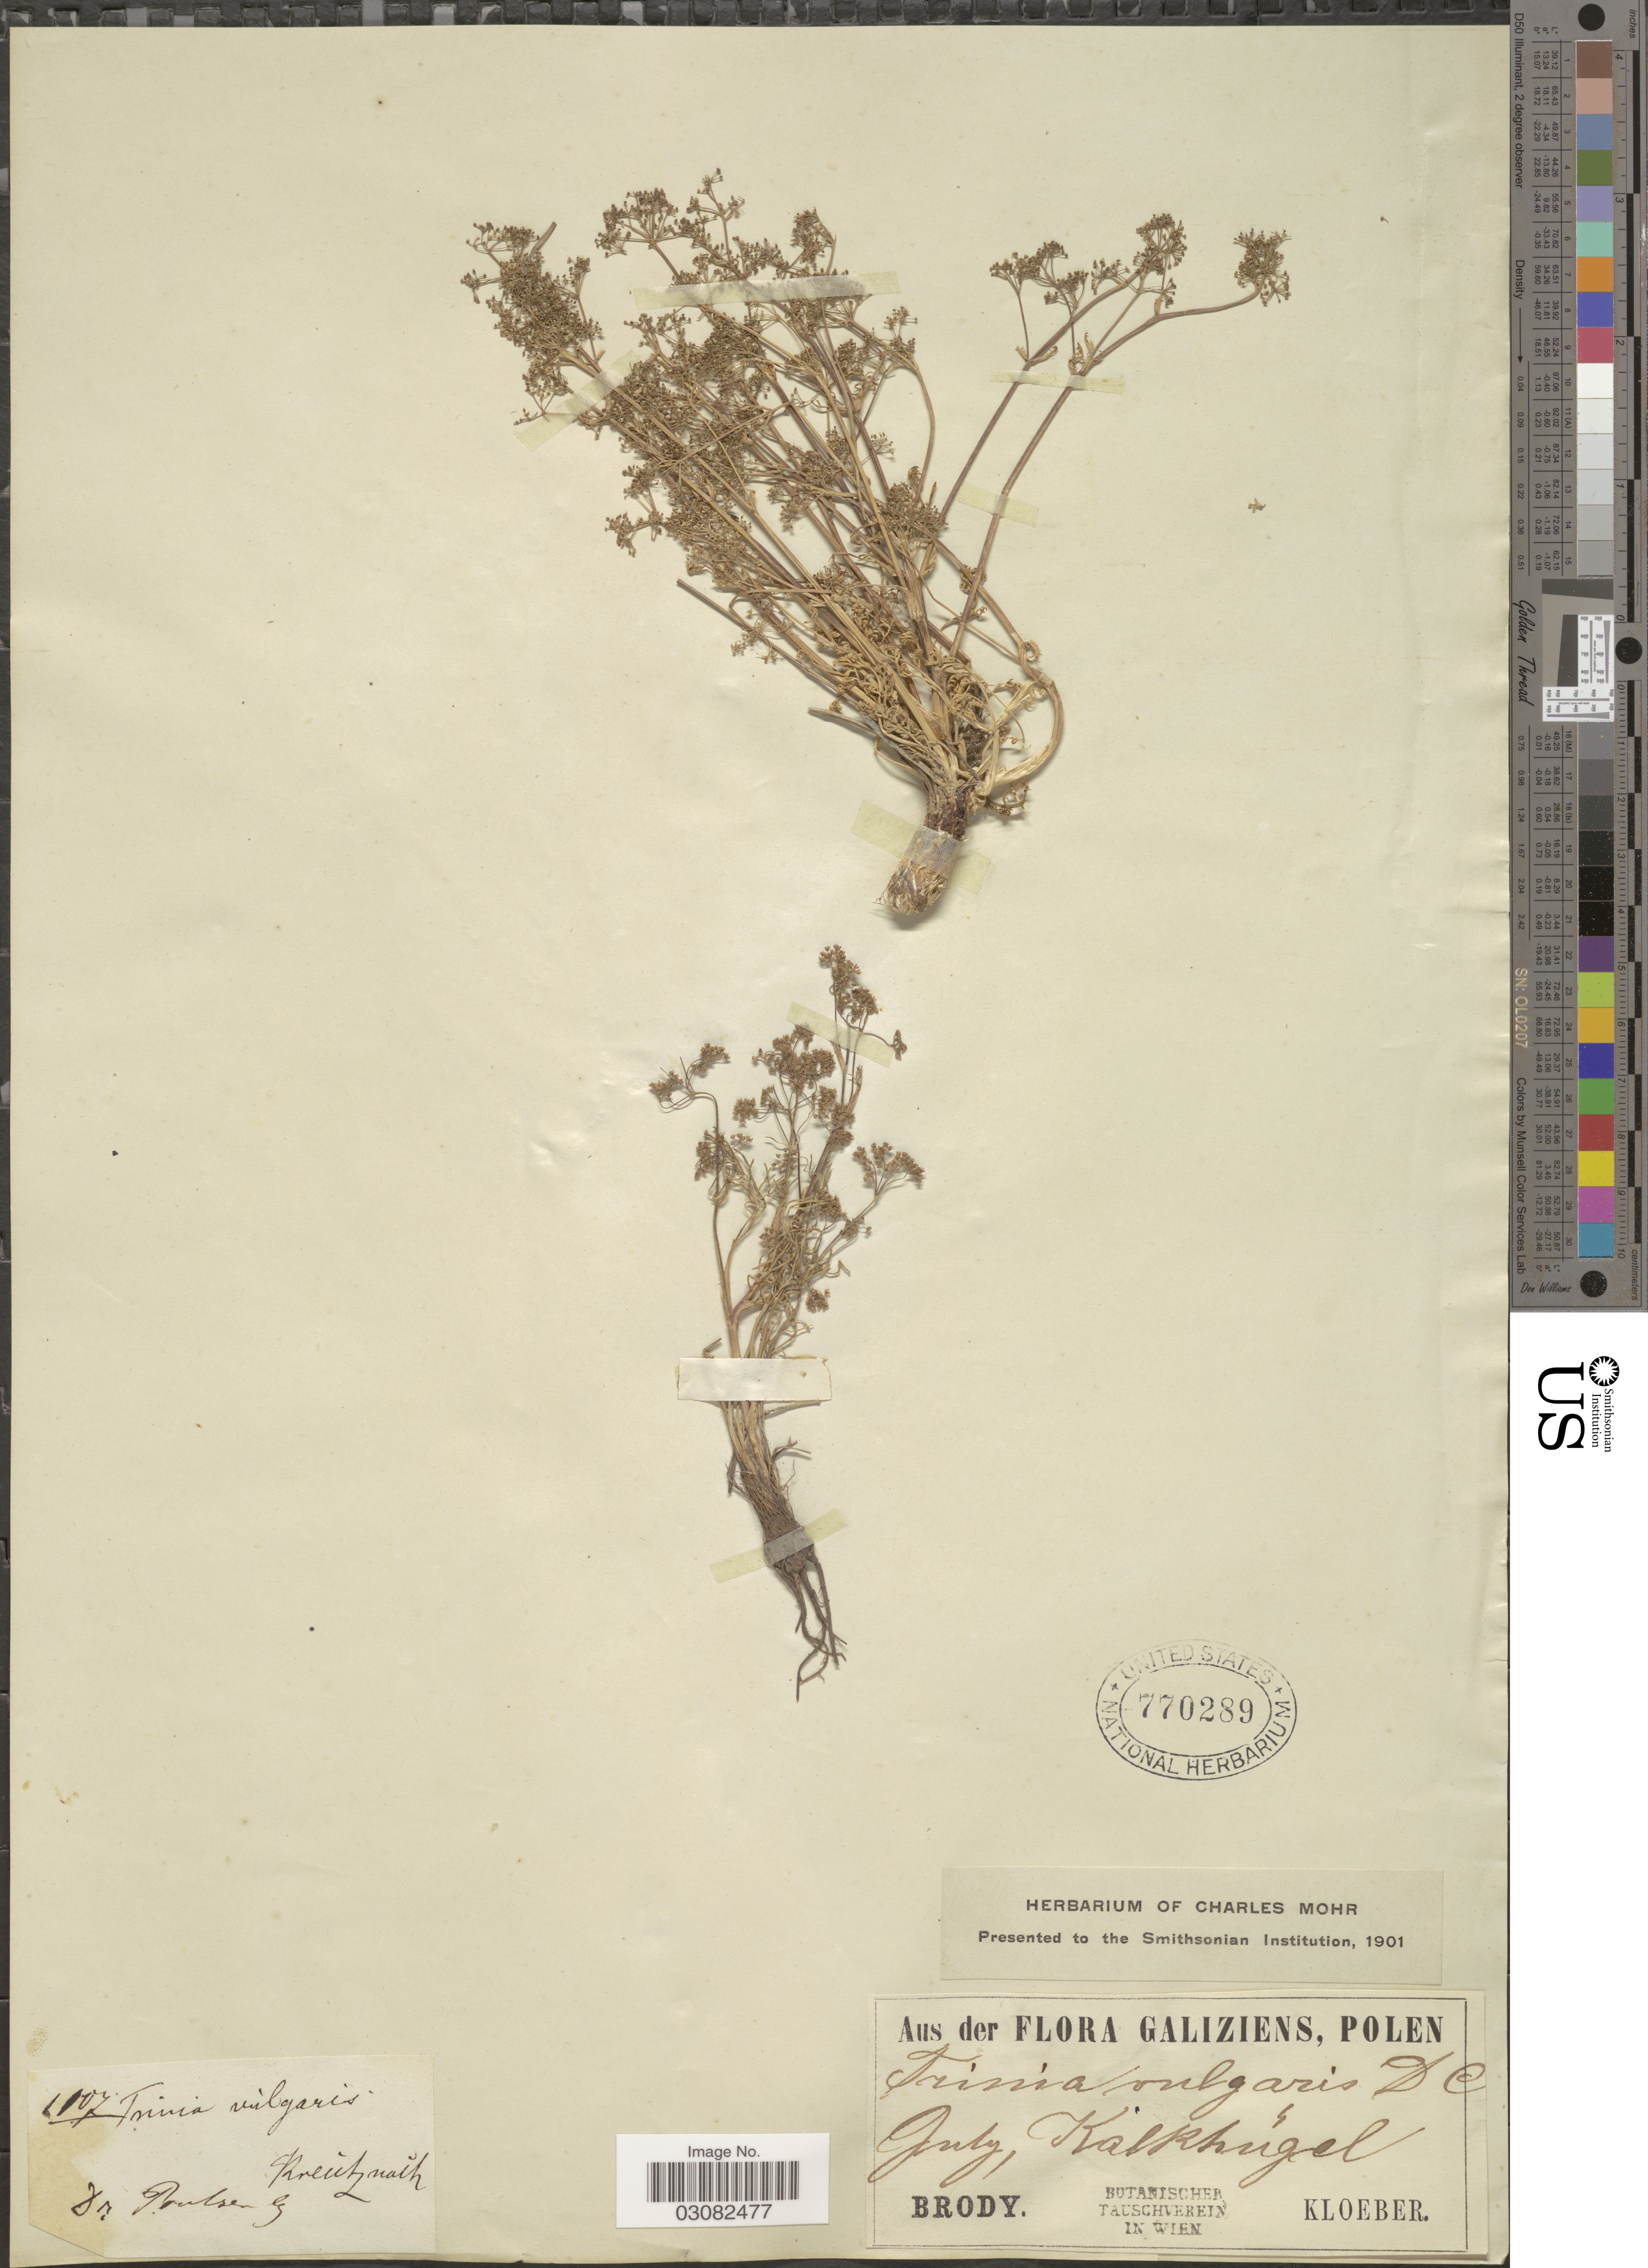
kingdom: Plantae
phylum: Tracheophyta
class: Magnoliopsida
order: Apiales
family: Apiaceae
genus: Trinia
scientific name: Trinia vulgaris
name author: DC.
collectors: Kloeber, --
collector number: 1107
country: Poland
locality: Galiziens, Polen. Kalkhügel. Kreutznach [interpreted].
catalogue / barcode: US 770289